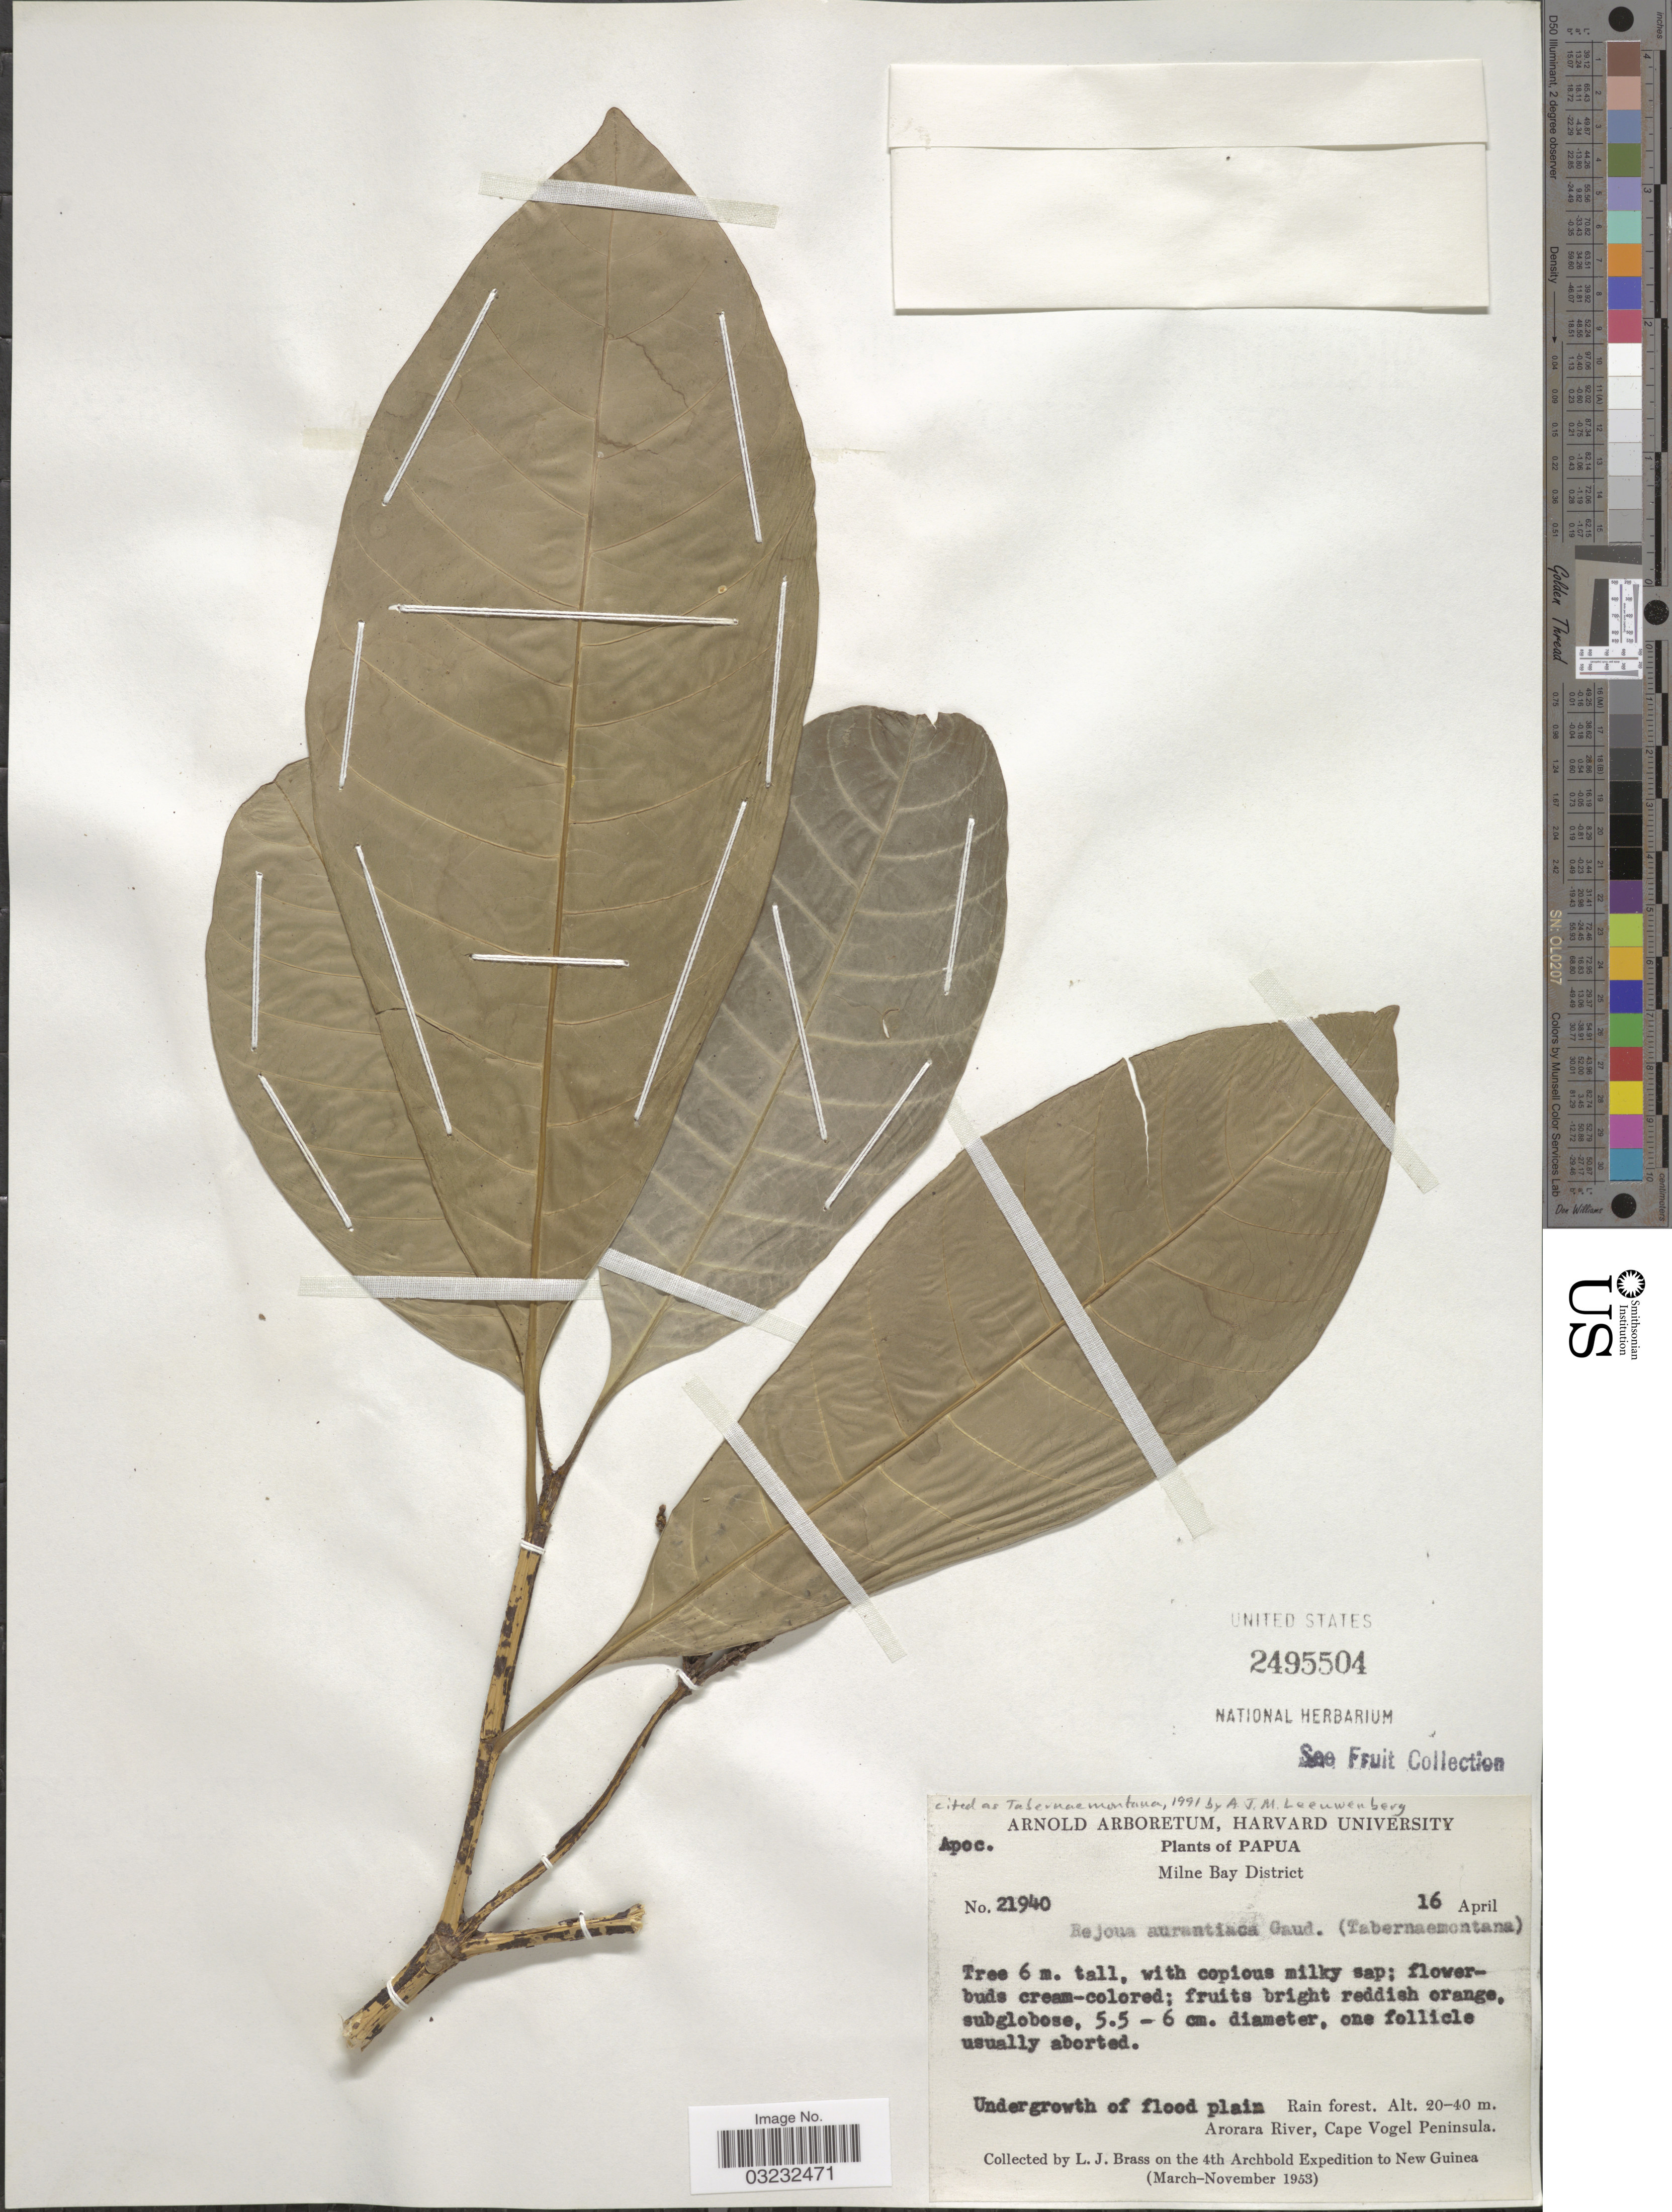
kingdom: Plantae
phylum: Tracheophyta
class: Magnoliopsida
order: Gentianales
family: Apocynaceae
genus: Tabernaemontana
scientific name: Tabernaemontana aurantiaca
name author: Gaudich.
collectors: L. J. Brass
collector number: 21940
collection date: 1953-04-16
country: Papua New Guinea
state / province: Milne Bay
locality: Milne Bay District, Arorara River, Cape Vogel Peninsula. New Guinea.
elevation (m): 20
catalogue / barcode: US 2495504